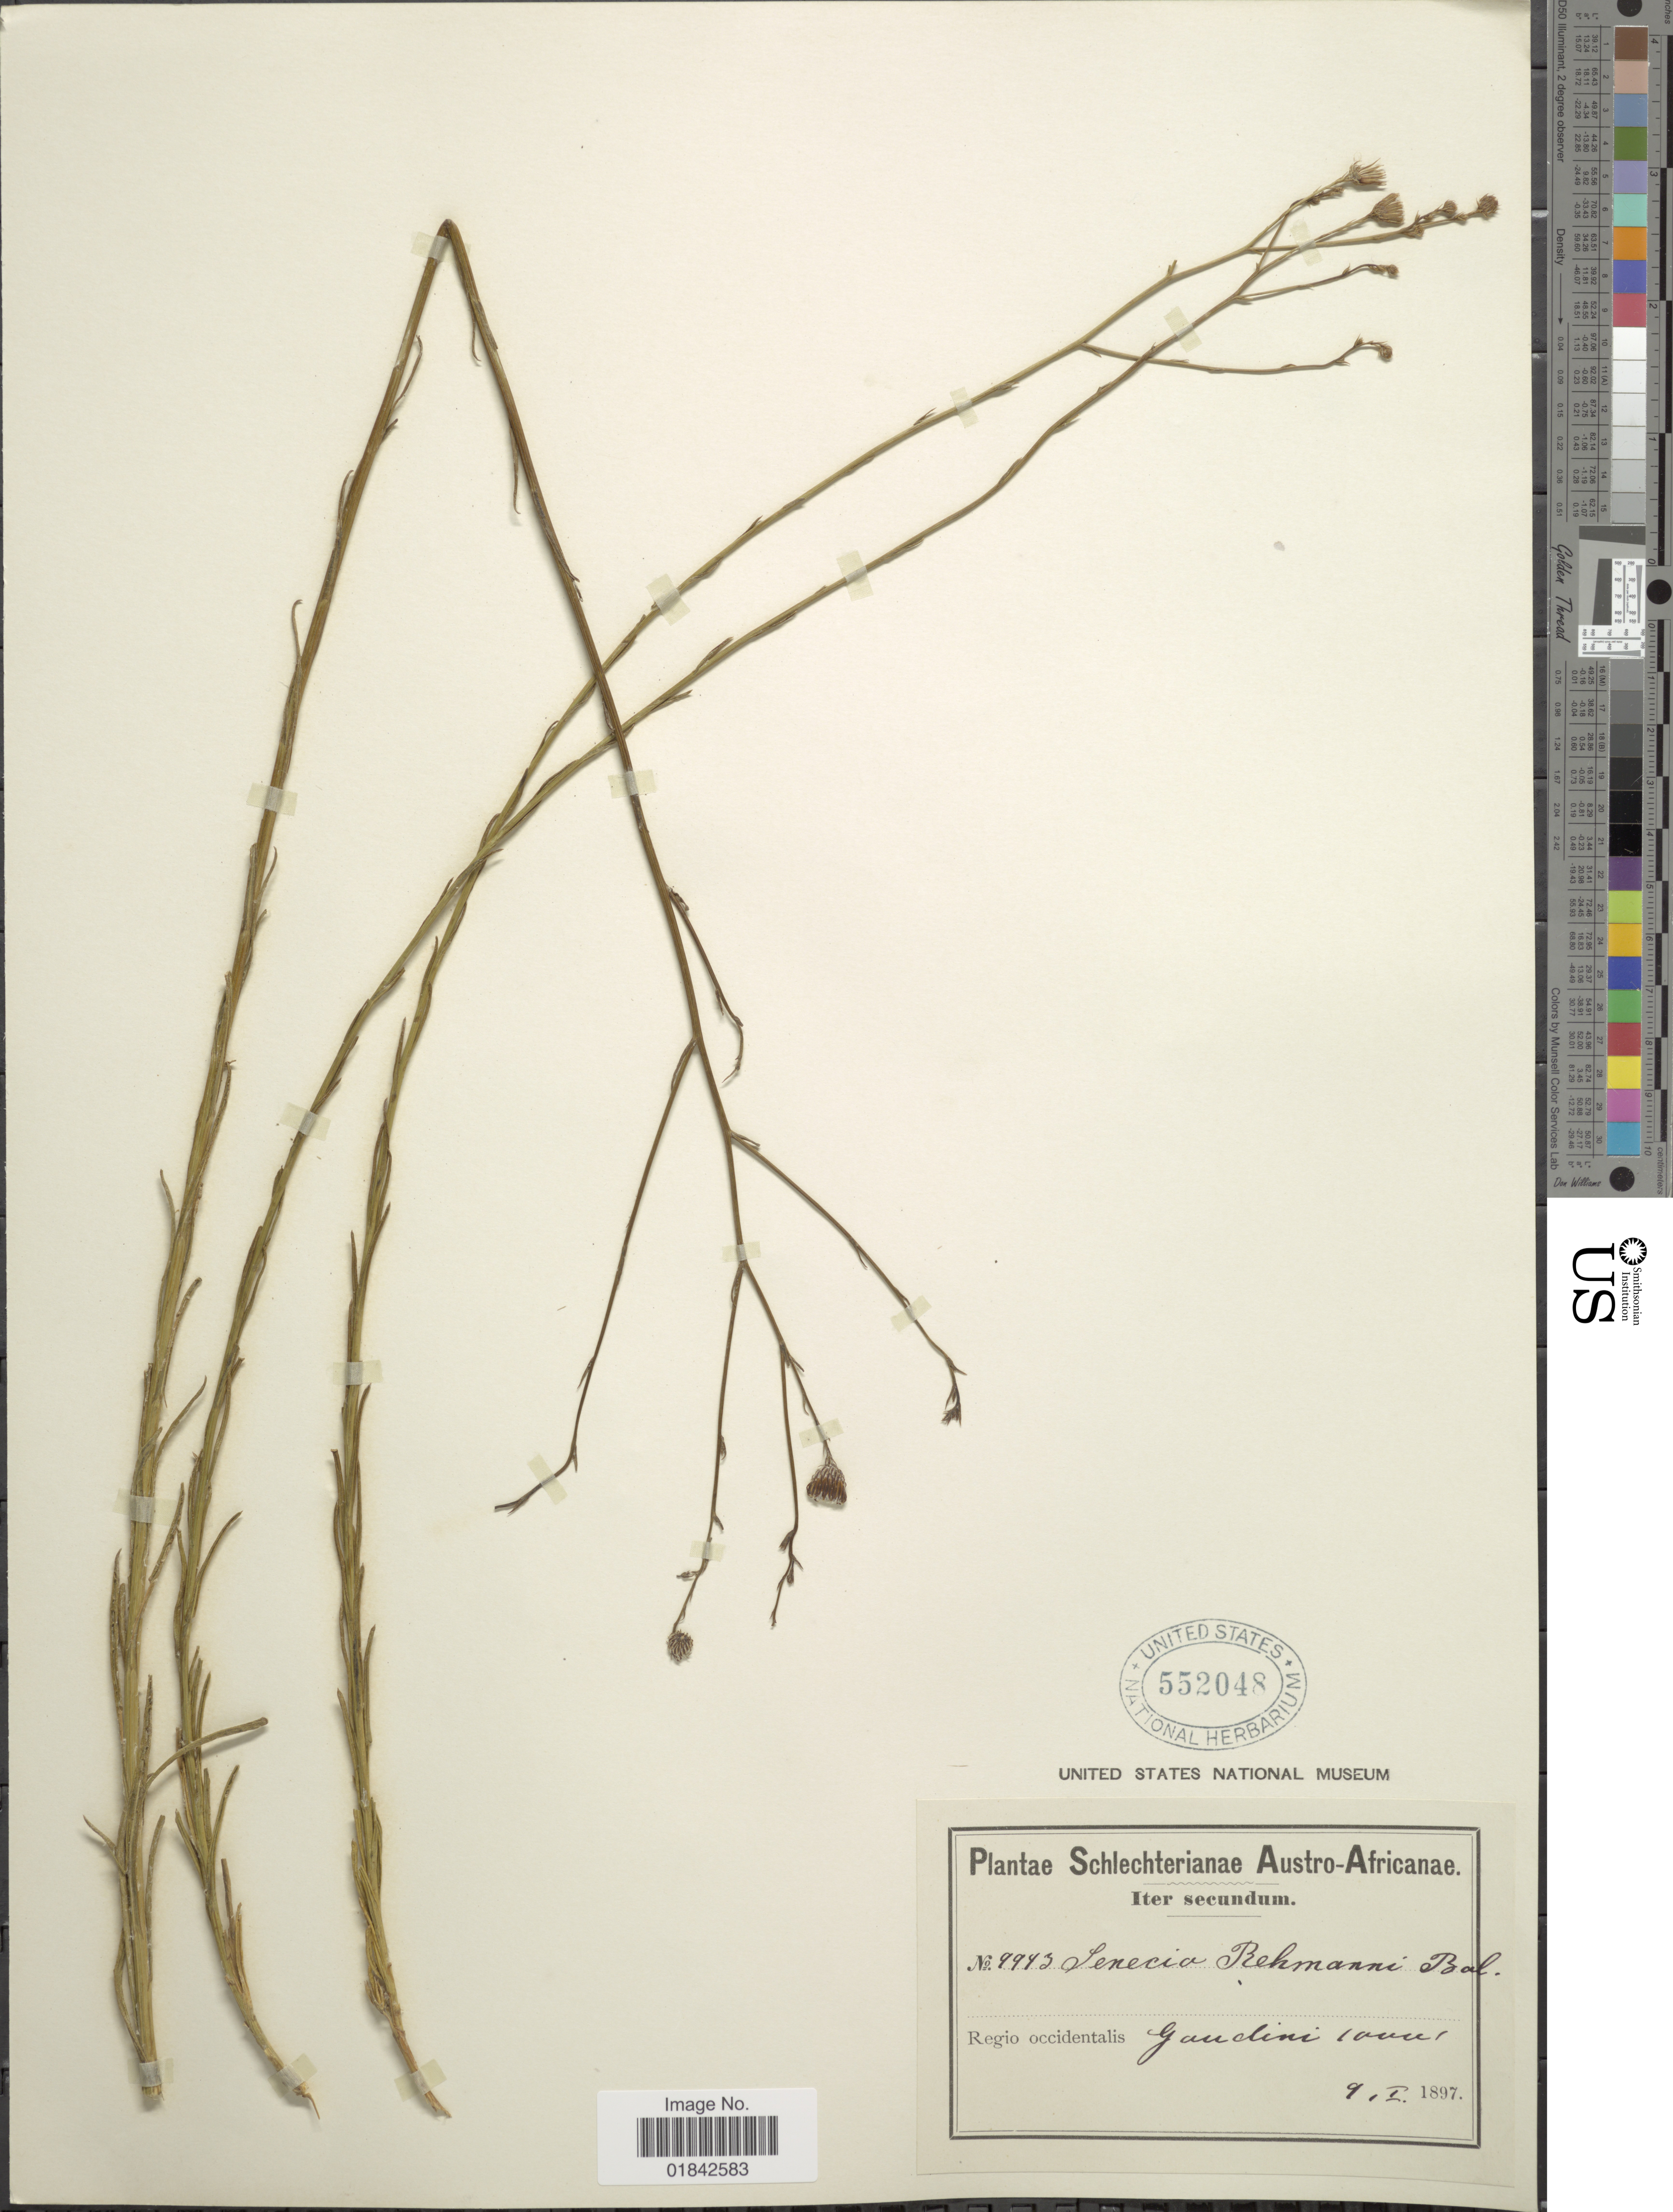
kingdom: Plantae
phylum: Tracheophyta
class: Magnoliopsida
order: Asterales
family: Asteraceae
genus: Senecio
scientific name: Senecio rehmannii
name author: Bolus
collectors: Schlechter, --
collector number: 9943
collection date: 1897-01-09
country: South Africa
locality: Austro-Africanae, Regio occidentalis, Gandini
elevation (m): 305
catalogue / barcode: US 552048